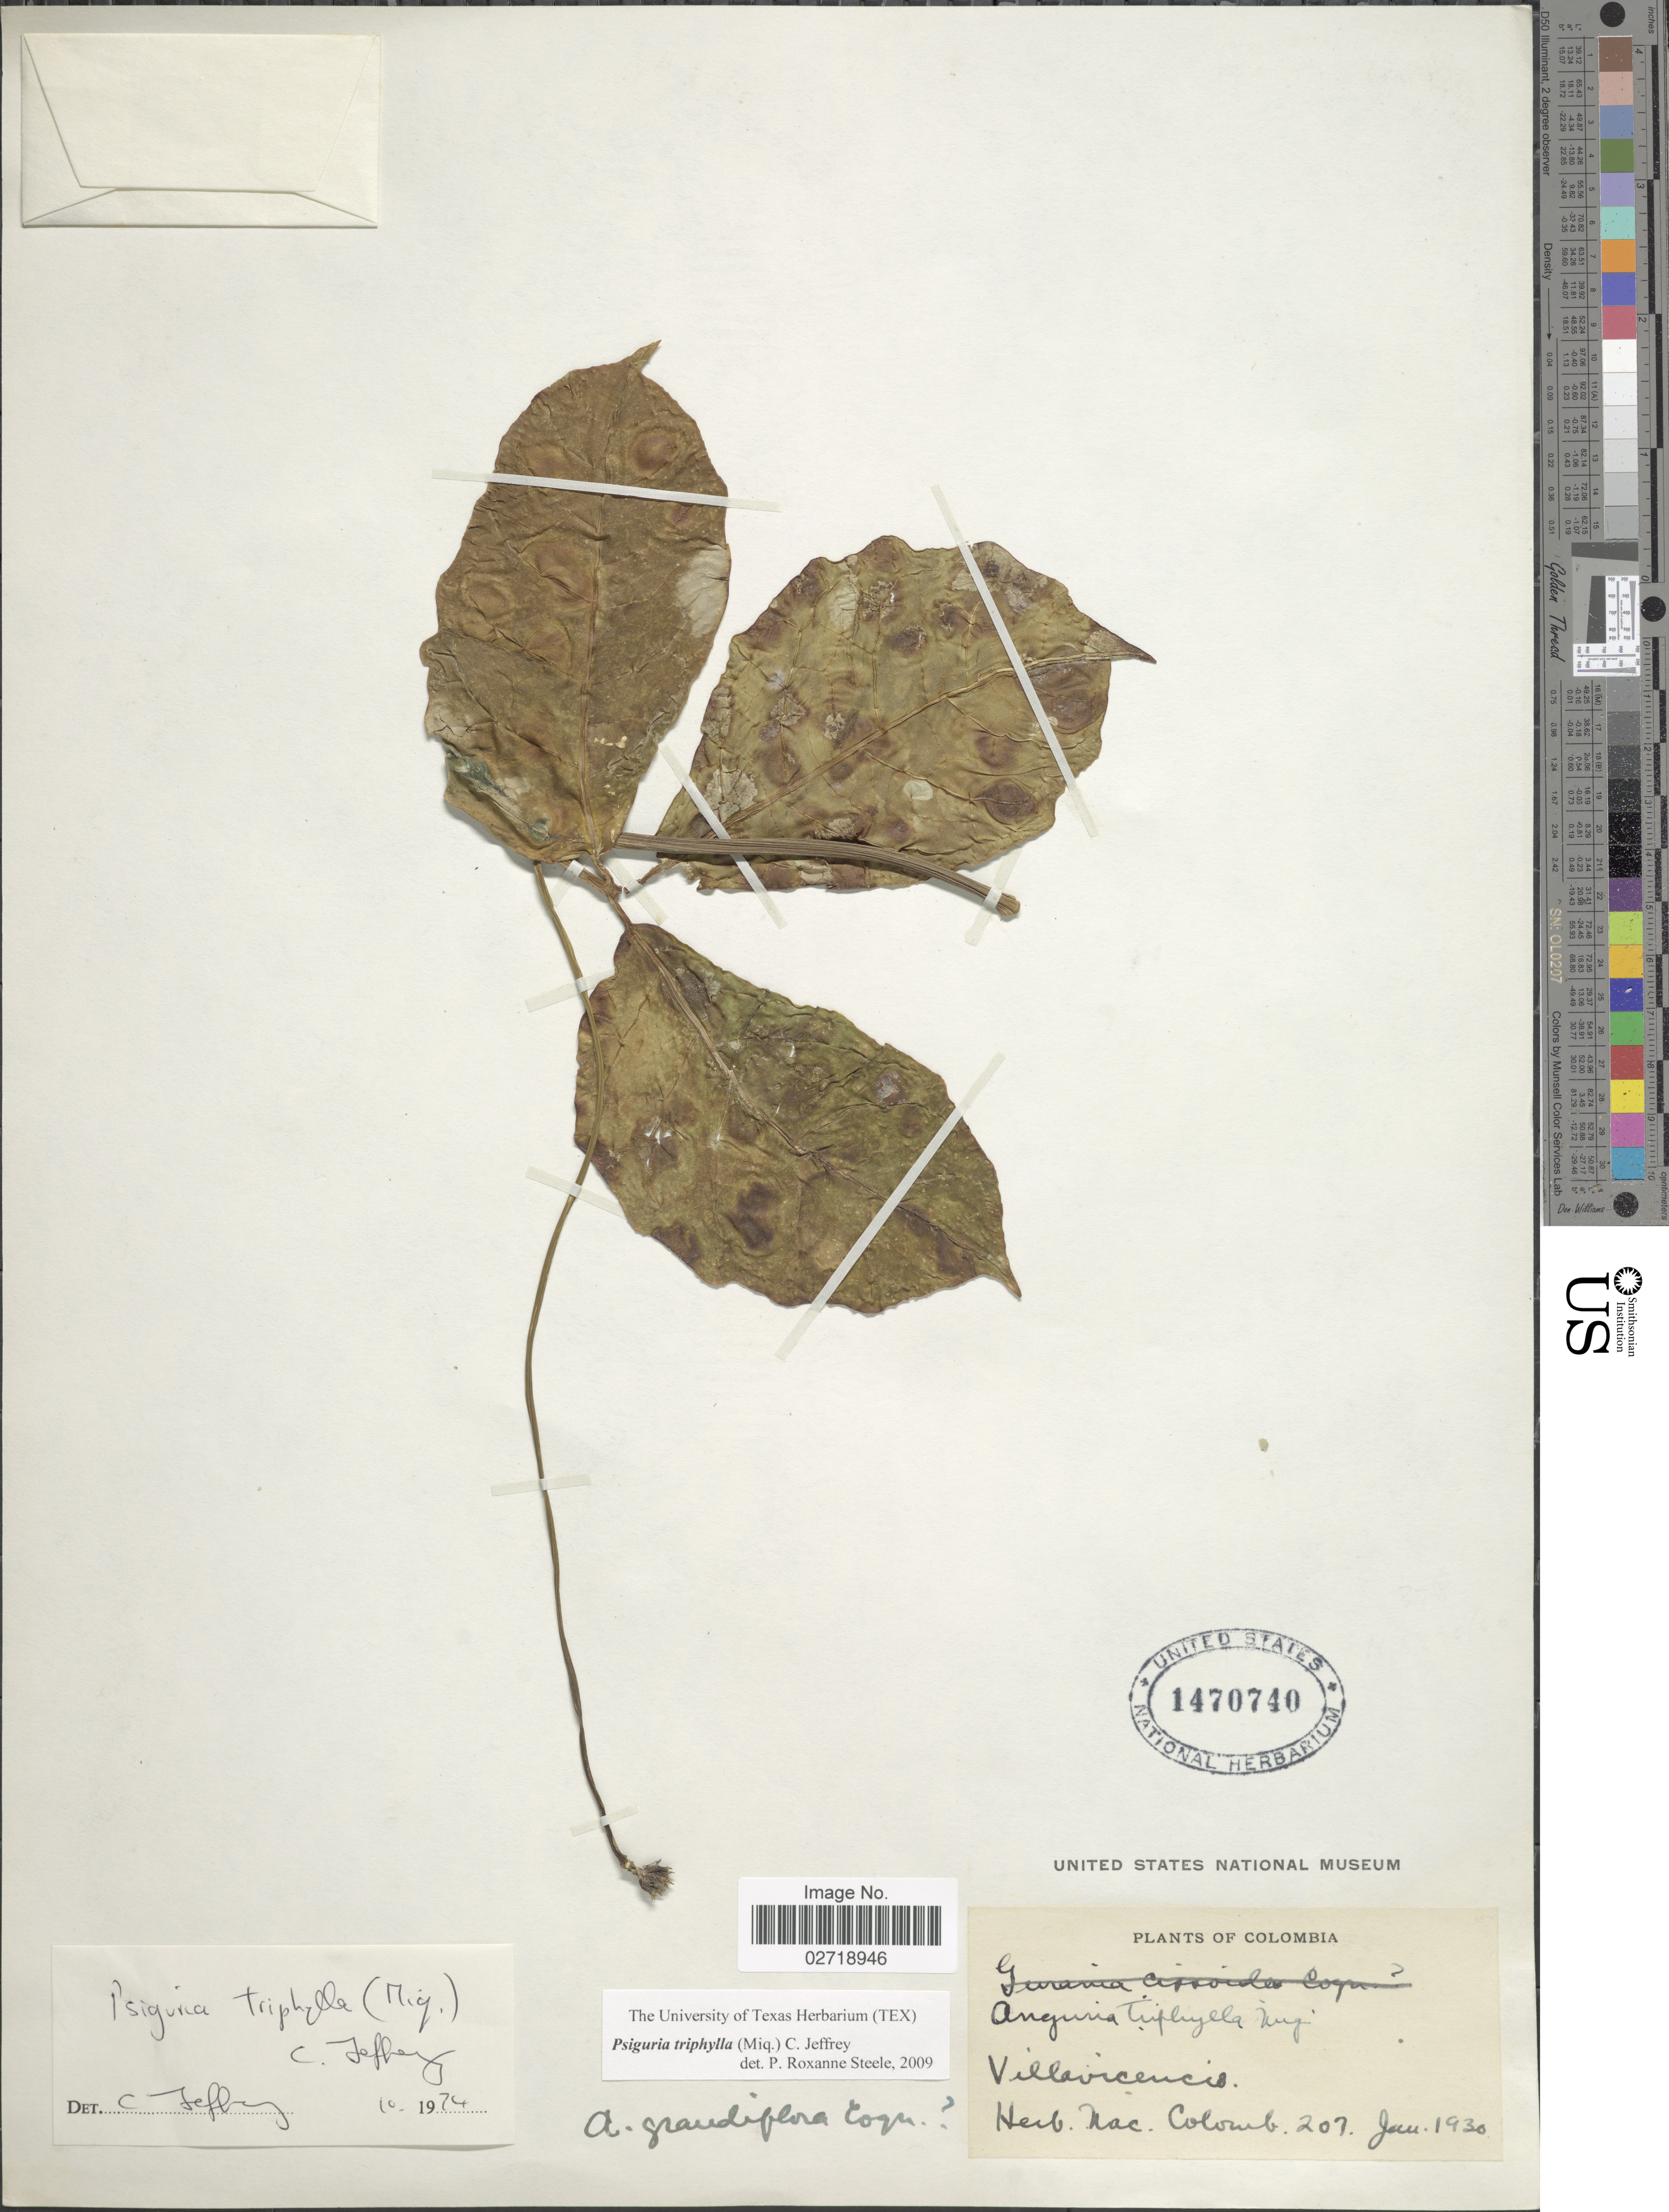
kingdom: Plantae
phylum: Tracheophyta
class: Magnoliopsida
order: Cucurbitales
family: Cucurbitaceae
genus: Psiguria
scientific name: Psiguria triphylla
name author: (Miq.) C. Jeffrey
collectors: ex herb. Nac. Colomb.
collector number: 207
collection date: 1930-01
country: Colombia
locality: Villavicencio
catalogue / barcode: US 1470740